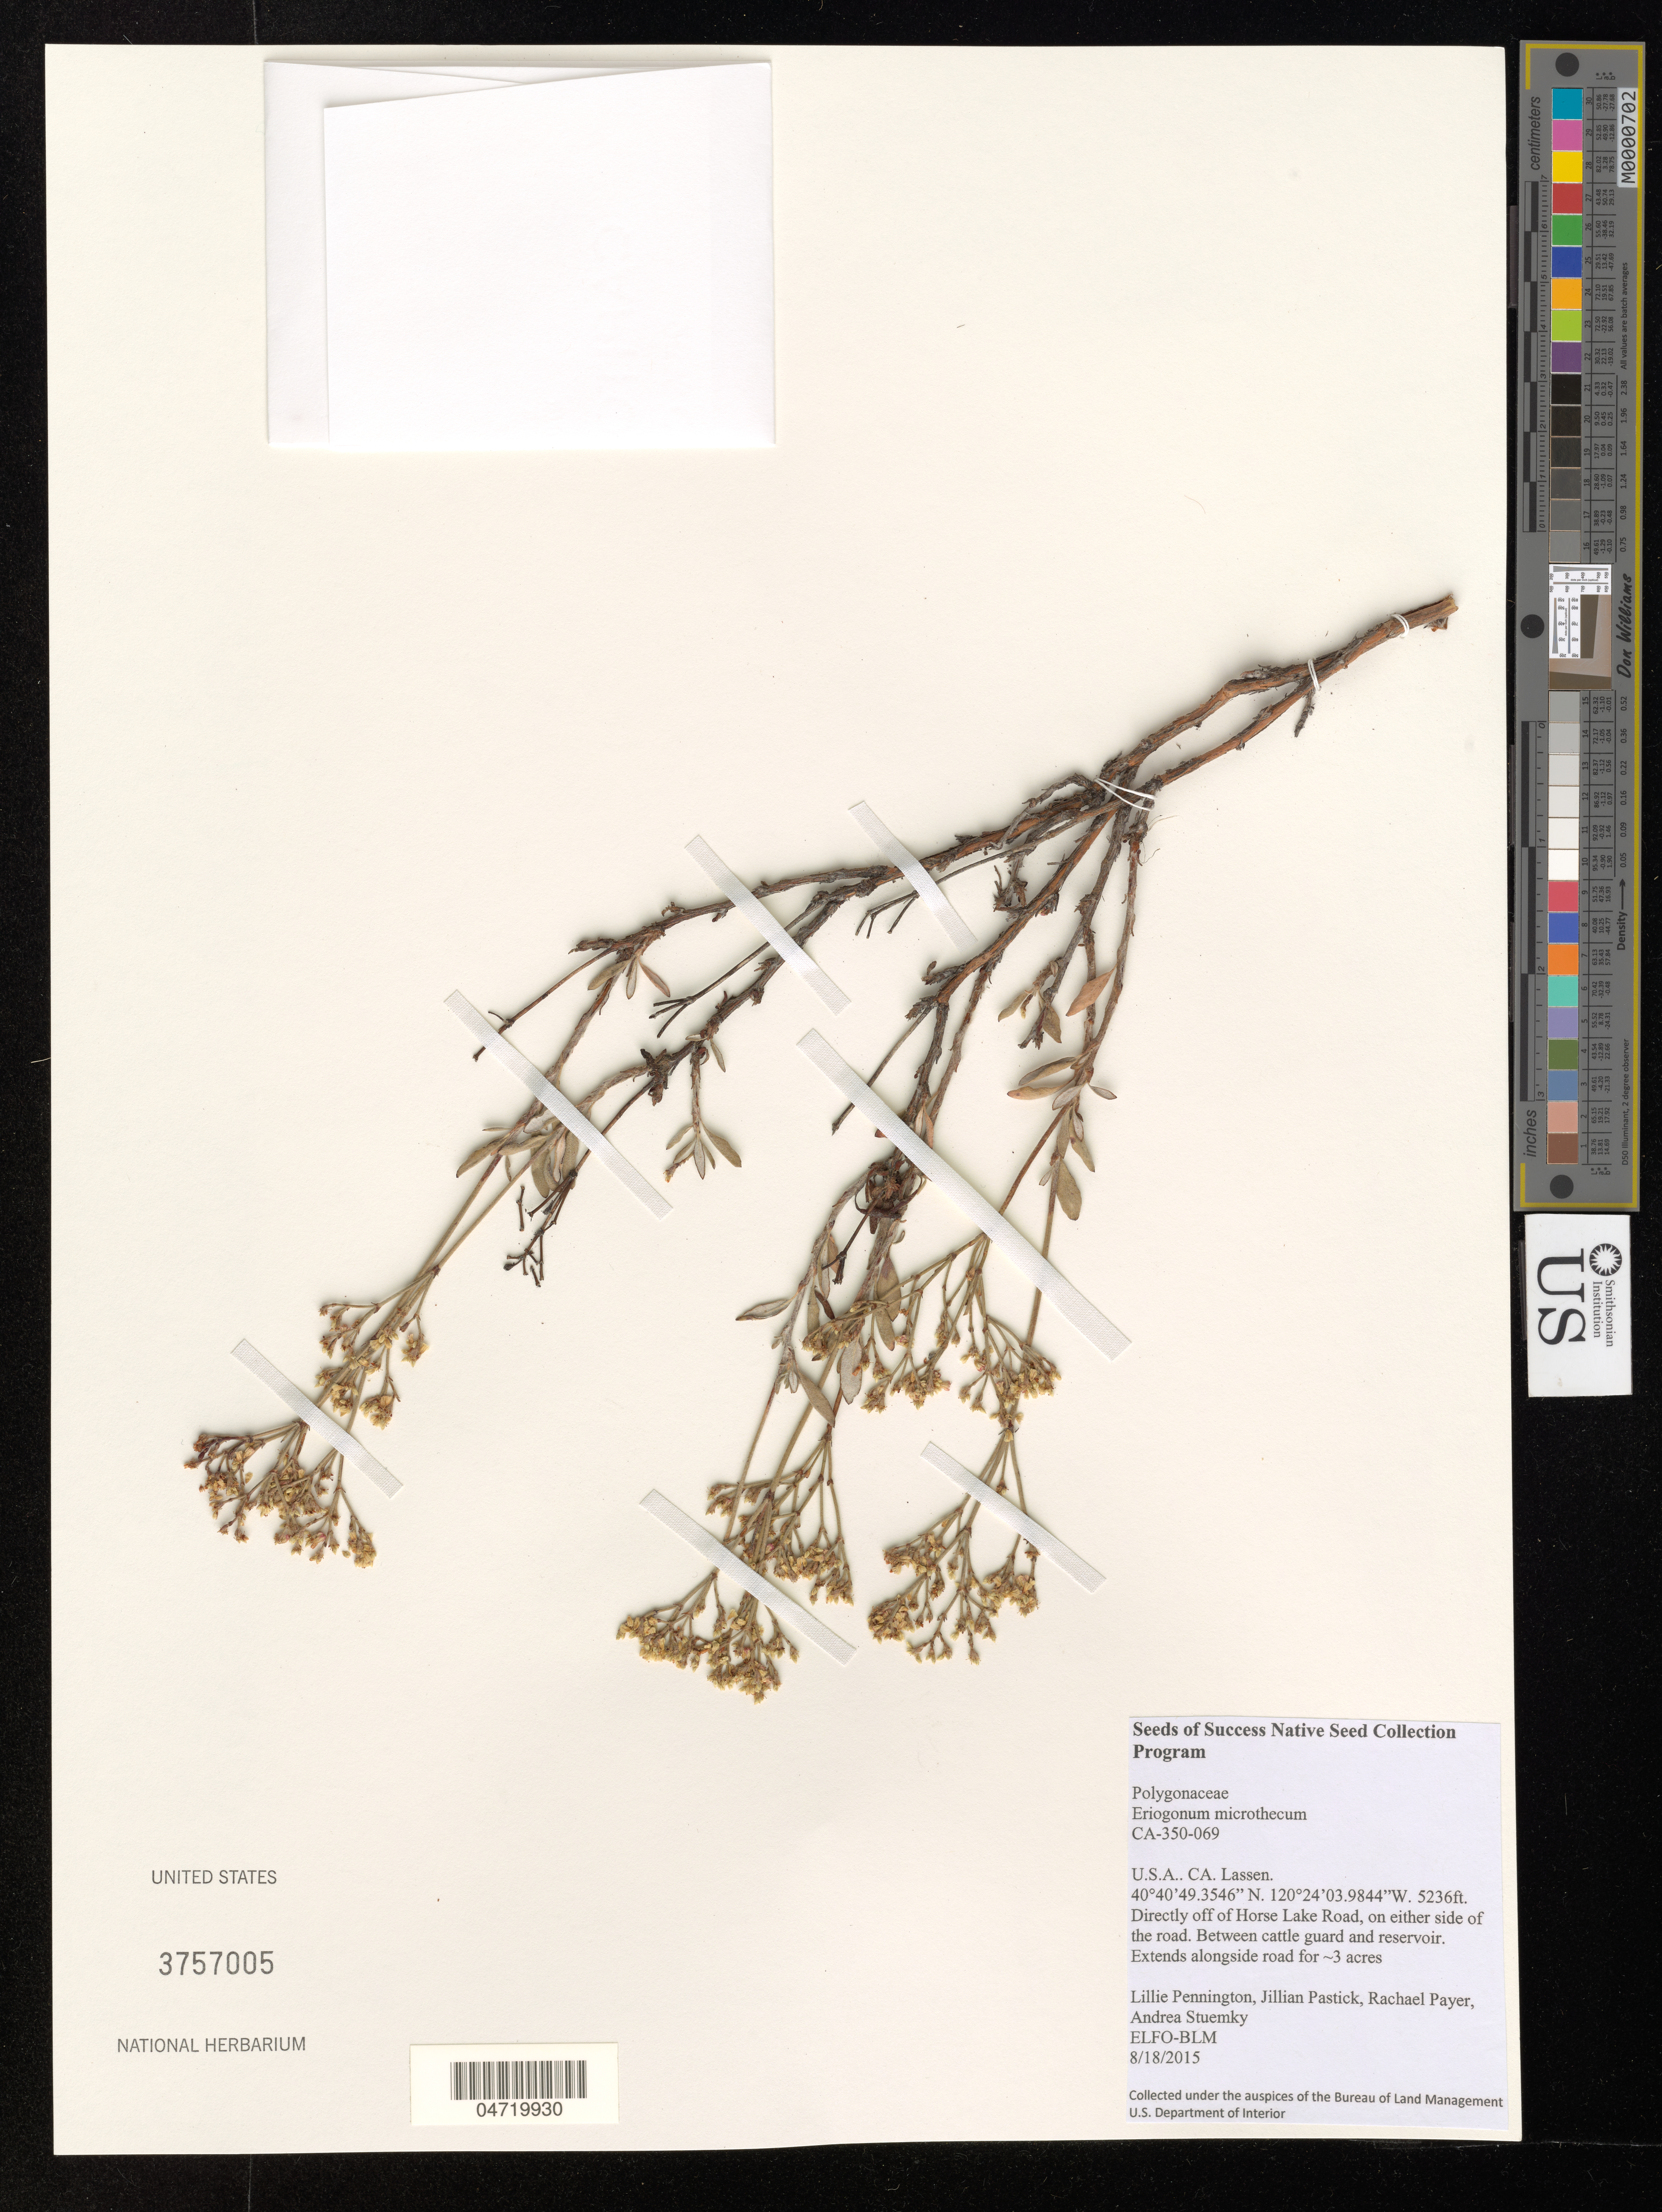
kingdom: Plantae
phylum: Tracheophyta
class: Magnoliopsida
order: Caryophyllales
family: Polygonaceae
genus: Eriogonum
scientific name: Eriogonum microtheca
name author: Nutt.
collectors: L. Pennington, J. Pastick, R. Payer & A. Stuemky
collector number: CA-350-069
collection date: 2015-08-18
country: United States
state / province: California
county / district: Lassen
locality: Lassen. Directly off of Horse Lake Road, on either side of the road. Between cattle guard and reservoir. Extends alongside road for ~3 acres.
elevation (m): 1596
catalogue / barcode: US 3757005